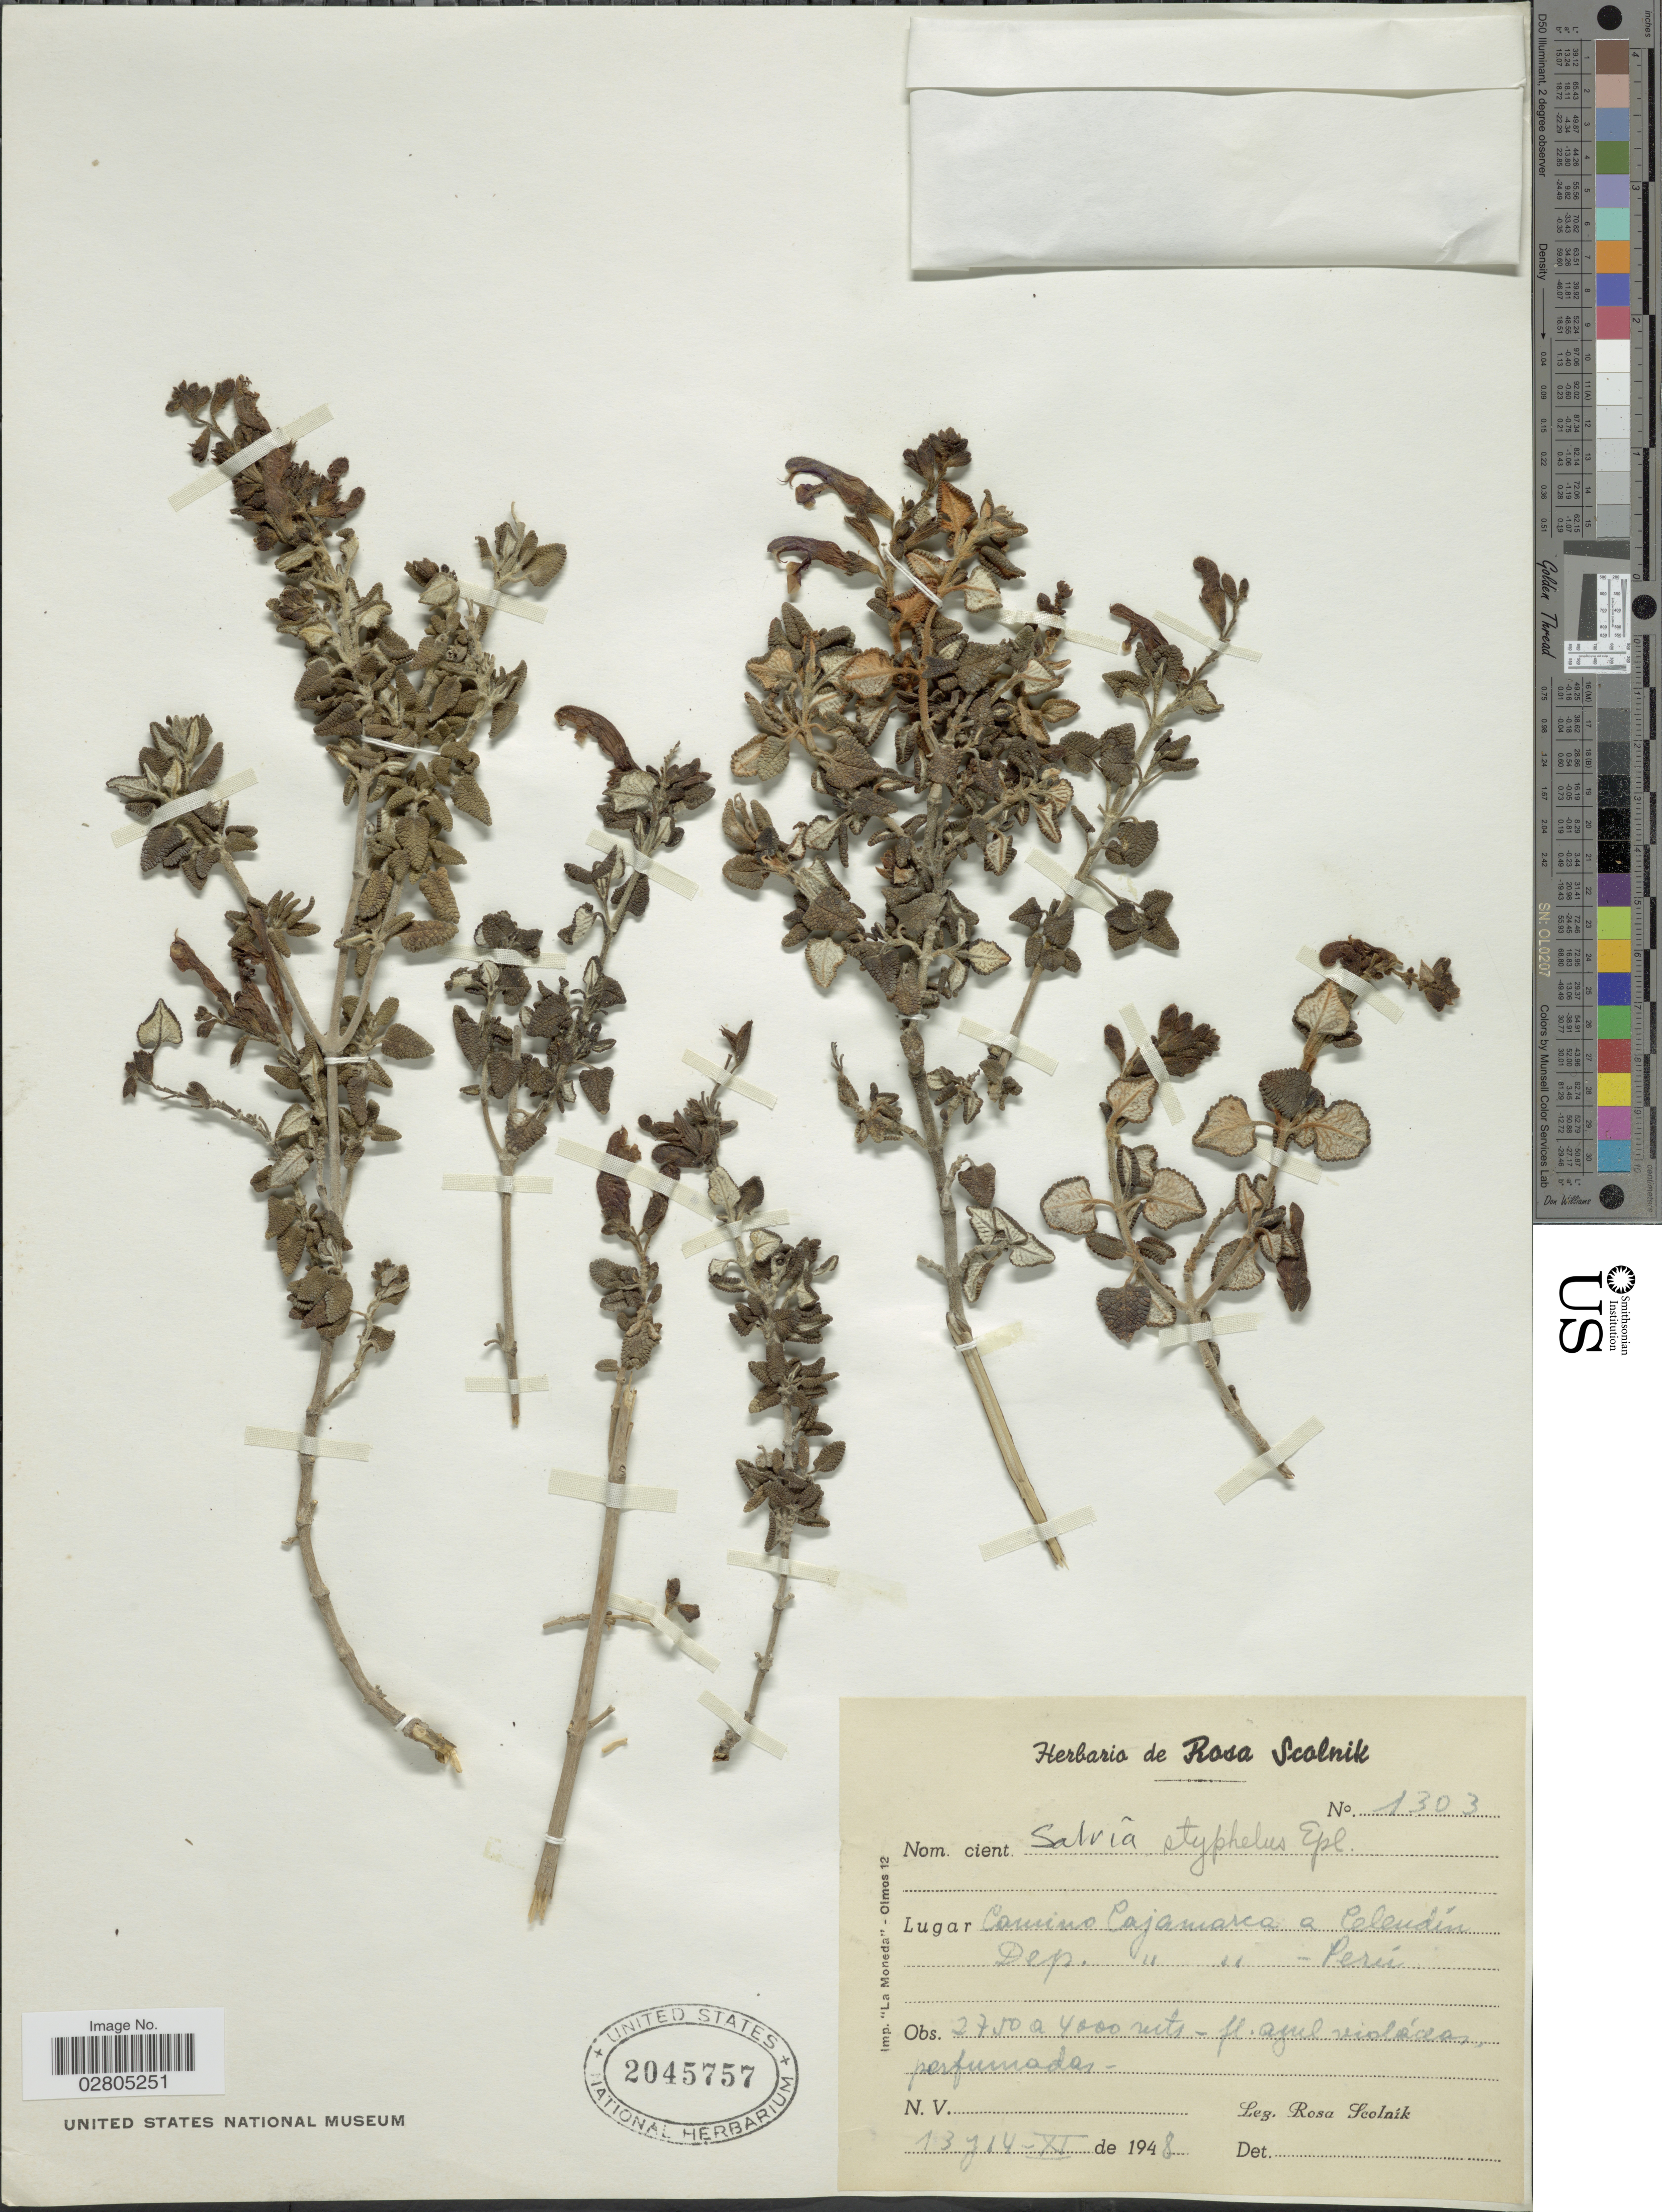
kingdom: Plantae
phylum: Tracheophyta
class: Magnoliopsida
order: Lamiales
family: Lamiaceae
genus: Salvia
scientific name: Salvia styphelos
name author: Epling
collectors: R. Scolnik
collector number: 1303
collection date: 1948-11-13/1948-11-14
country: Peru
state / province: Cajamarca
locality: Camino Cajamarca a Celendín, Dep. Cajamarca.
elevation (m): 2750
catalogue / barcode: US 2045757